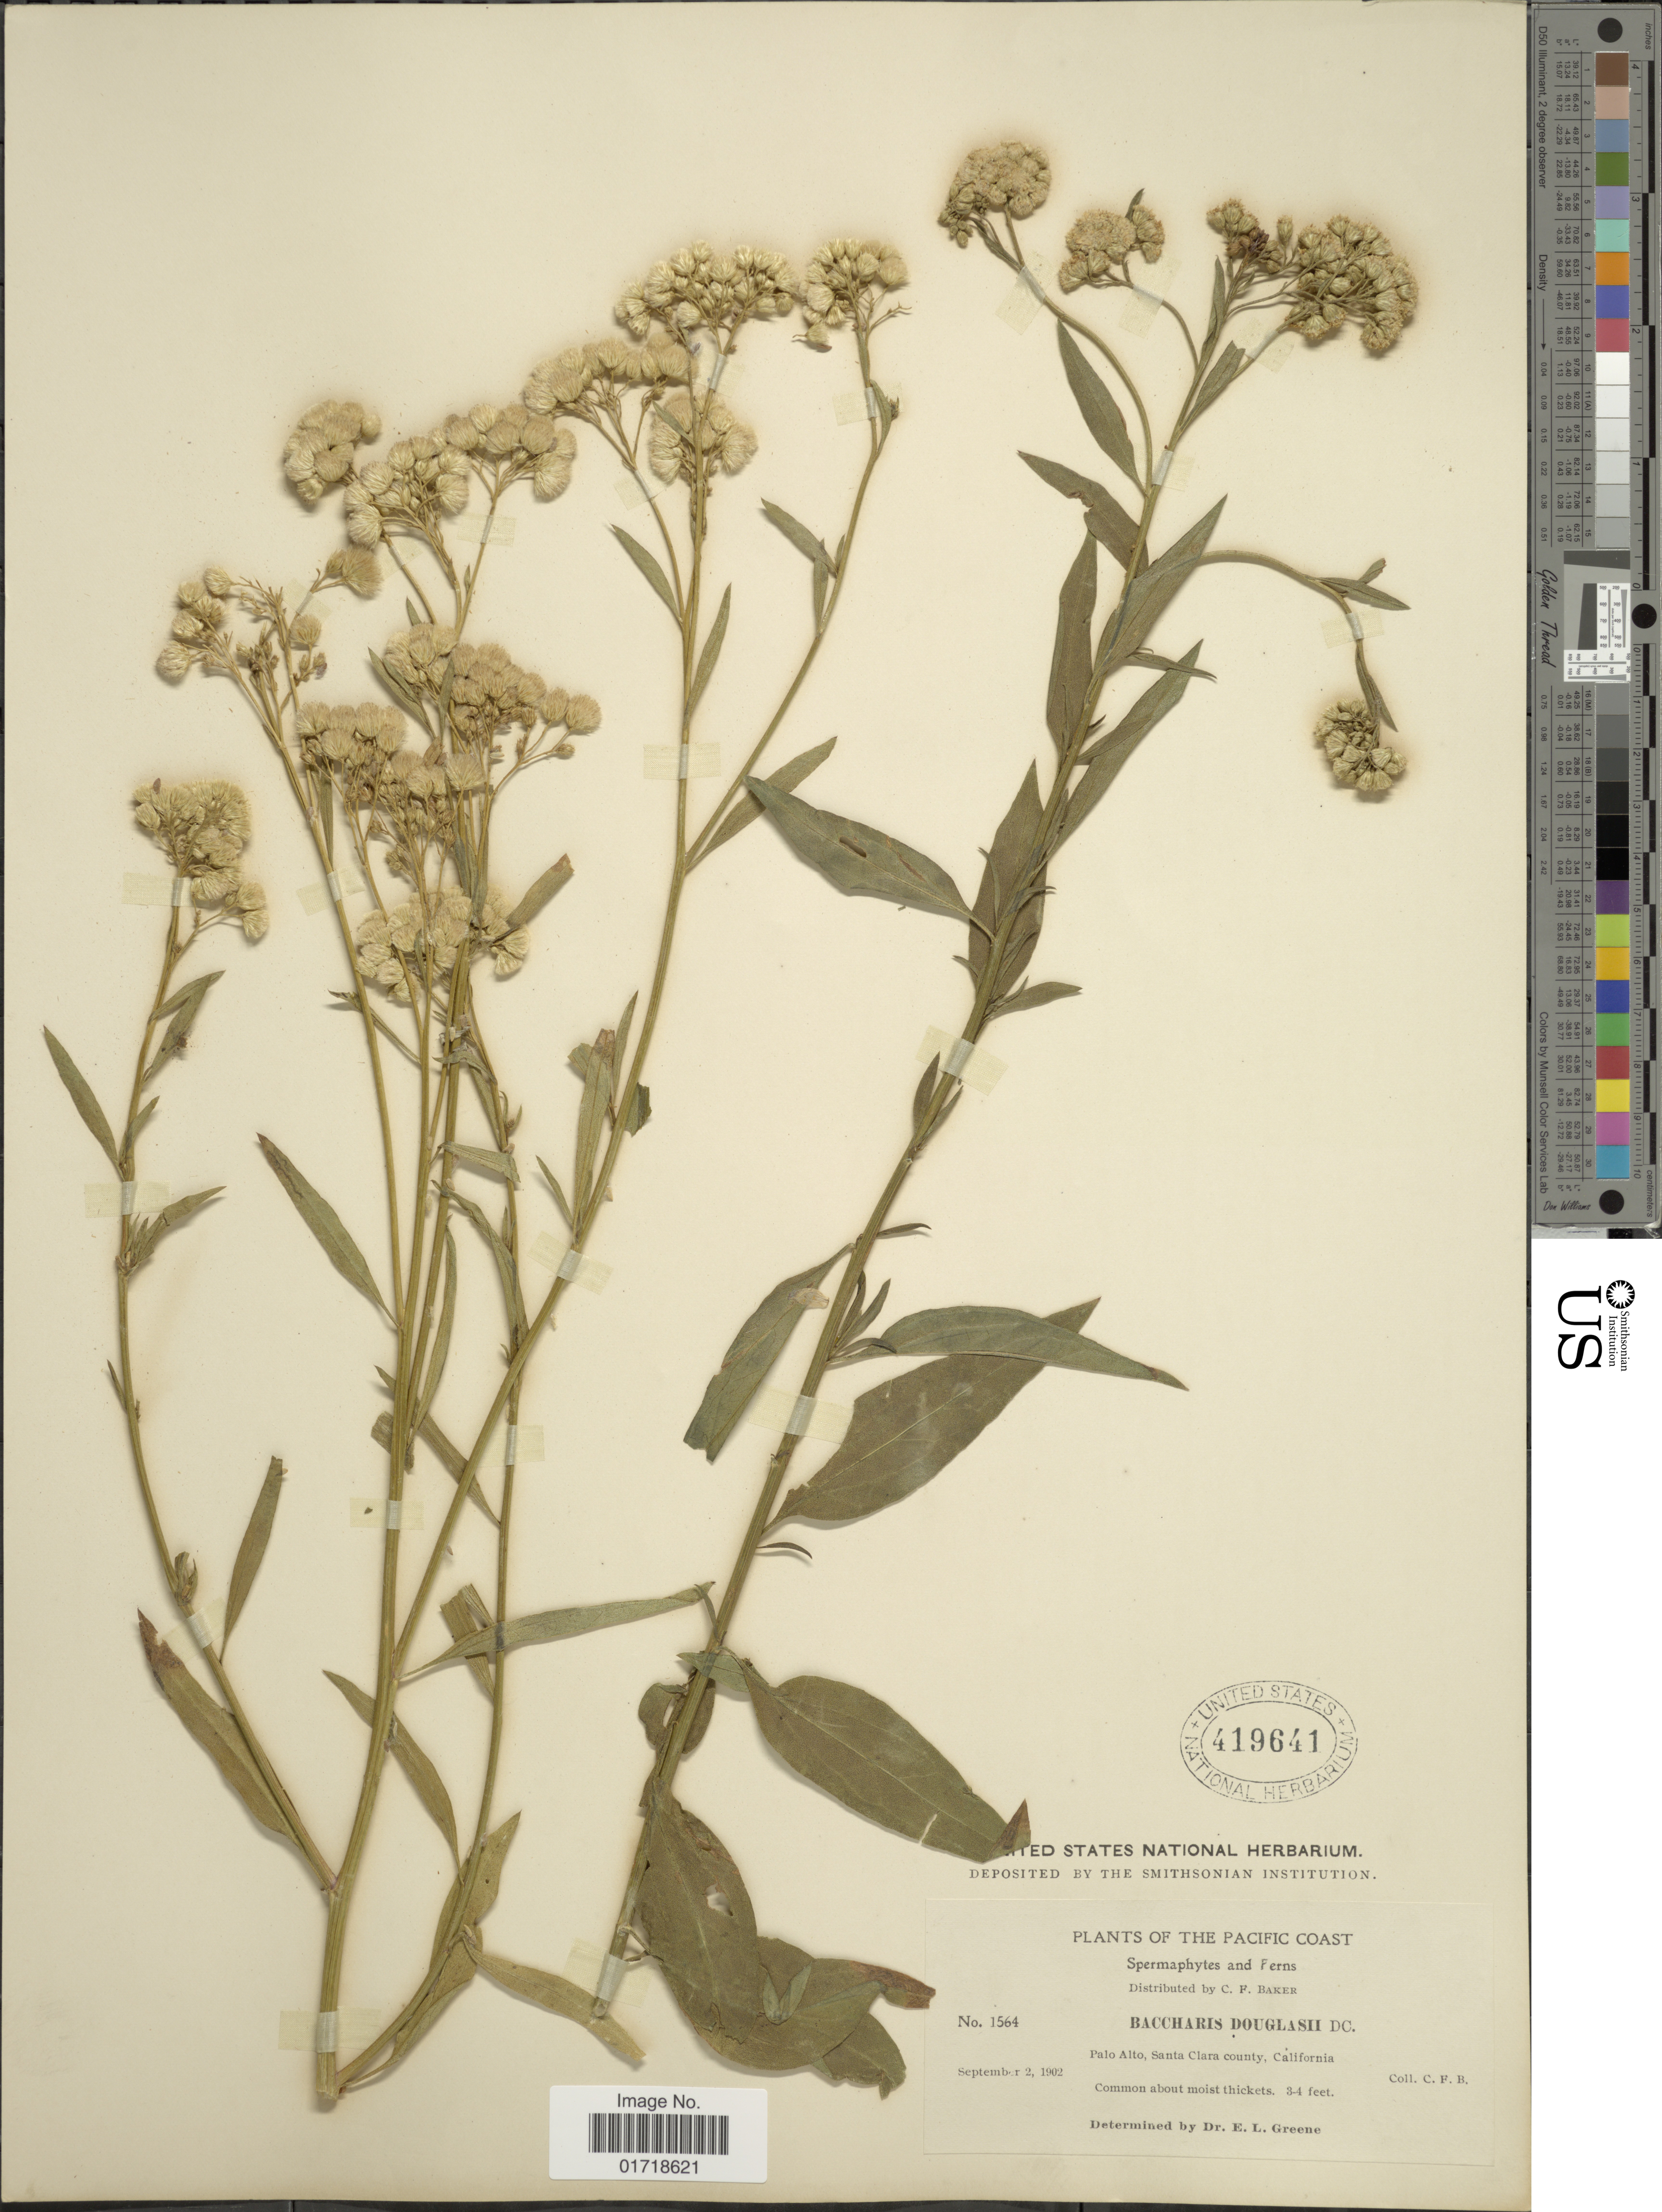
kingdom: Plantae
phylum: Tracheophyta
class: Magnoliopsida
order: Asterales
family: Asteraceae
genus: Baccharis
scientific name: Baccharis douglasii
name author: DC.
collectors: C. F. Baker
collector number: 1564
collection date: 1902-09-03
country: United States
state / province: California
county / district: Santa Clara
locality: Palo Alto, Santa Clara county.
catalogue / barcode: US 419641